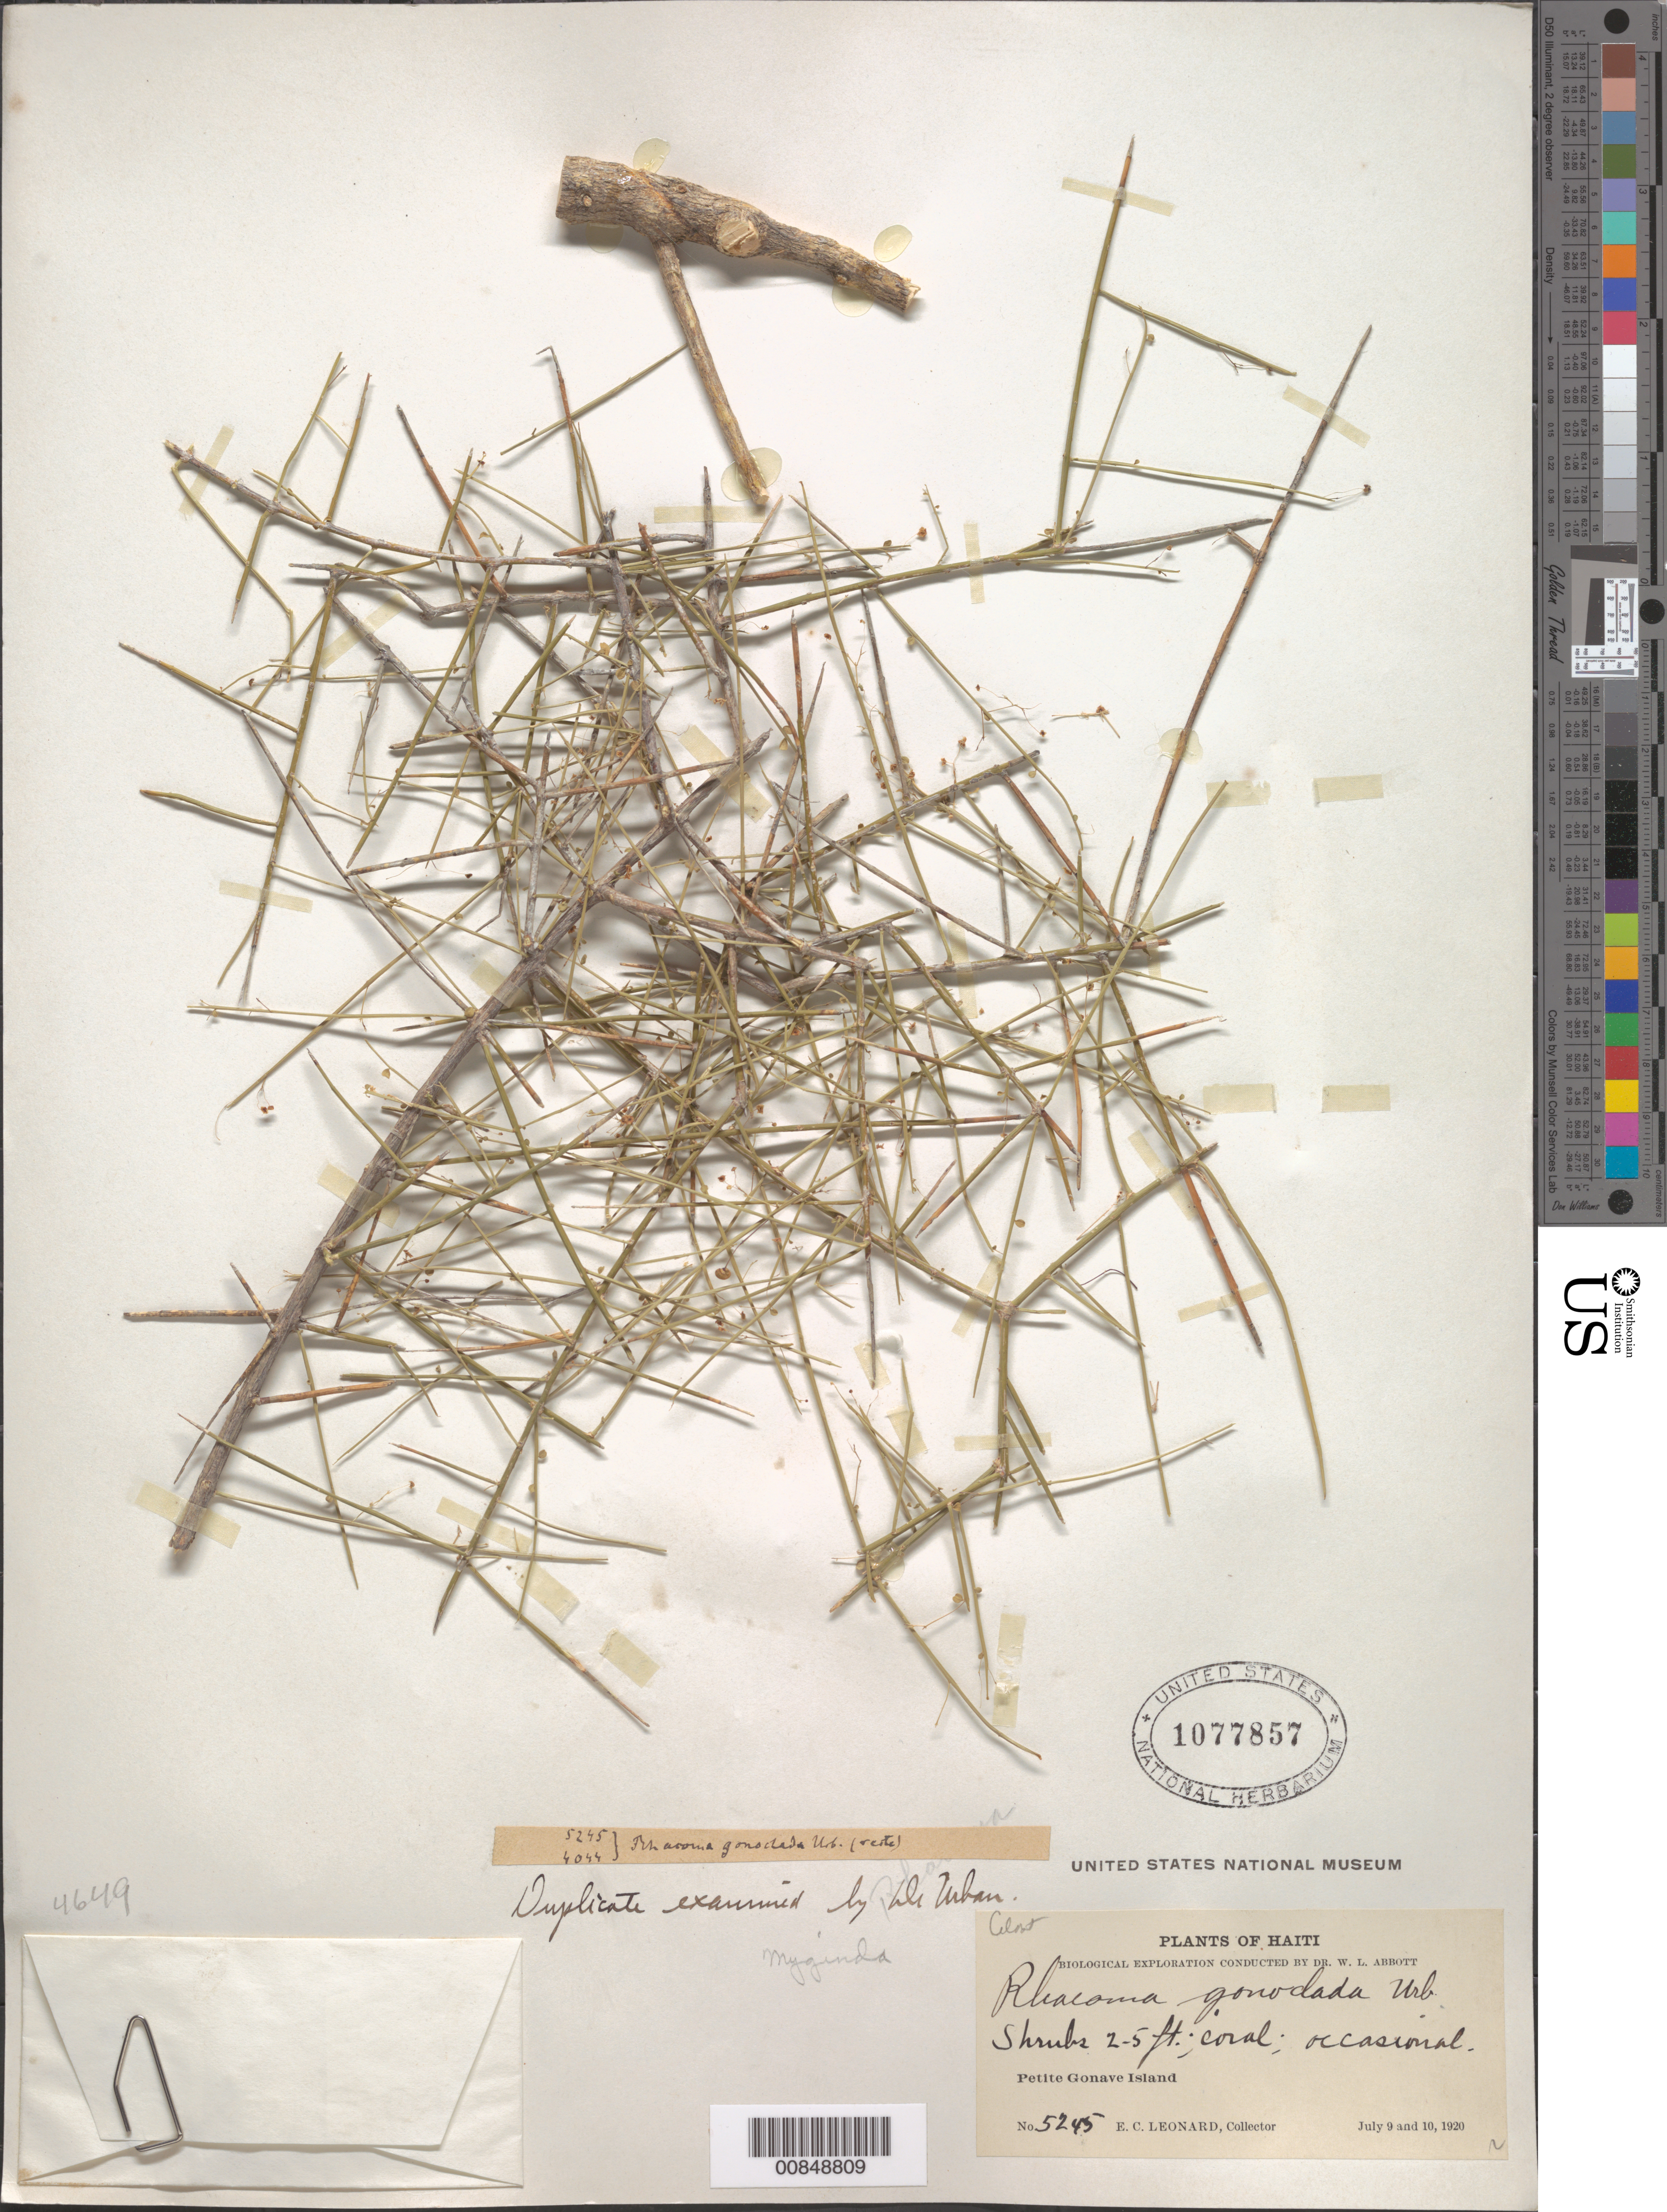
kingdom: Plantae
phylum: Tracheophyta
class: Magnoliopsida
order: Celastrales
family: Celastraceae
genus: Crossopetalum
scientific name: Crossopetalum decussatum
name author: (Baill.) Lourteig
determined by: Strong, Mark T., (BOT), Smithsonian Institution - National Museum of Natural History (UNITED STATES)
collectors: E. C. Leonard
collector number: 5245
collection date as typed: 09 Jul 1920 to 10 Jul 1920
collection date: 1920-07-09/1920-07-10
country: Haiti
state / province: Ouest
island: Petite Gonave Island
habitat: Coral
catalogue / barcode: US 1077857